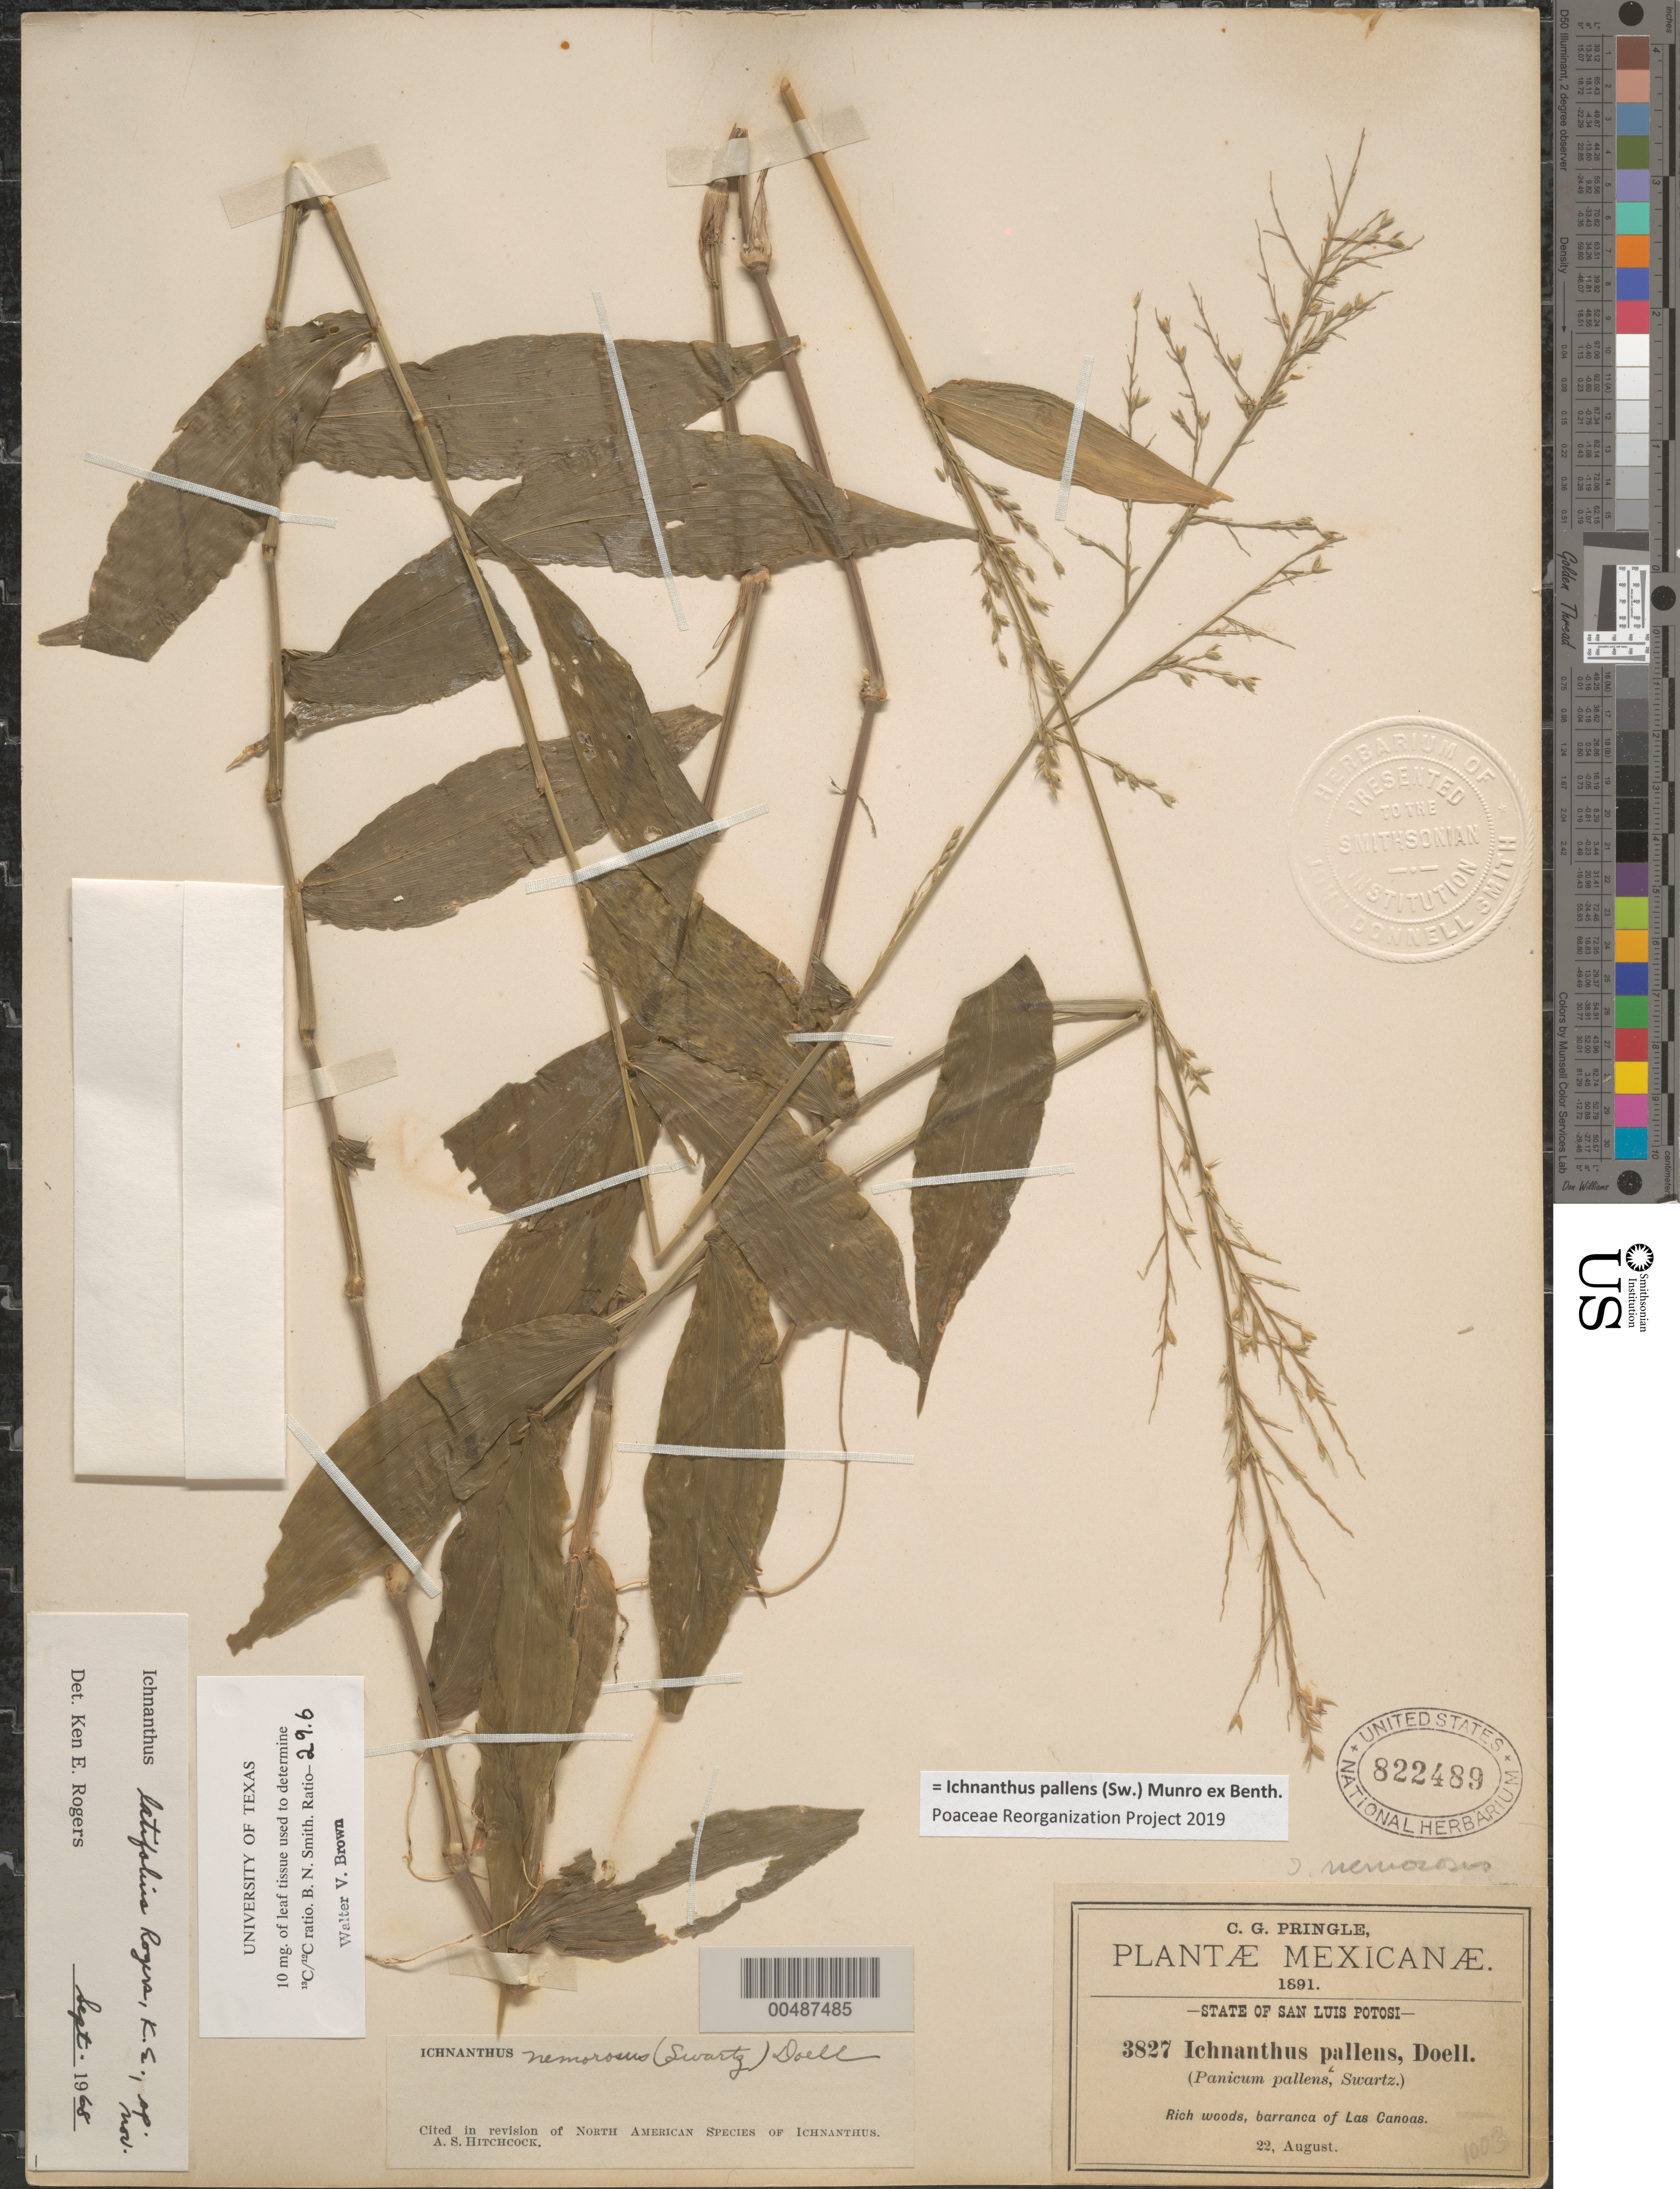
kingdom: Plantae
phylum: Tracheophyta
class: Liliopsida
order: Poales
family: Poaceae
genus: Ichnanthus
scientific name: Ichnanthus latifolius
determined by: Rogers, K. E.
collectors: C. G. Pringle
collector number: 3827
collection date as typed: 22 Aug 1891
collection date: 1891-08-22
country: Mexico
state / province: San Luis Potosi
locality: Barranca of Las Canoas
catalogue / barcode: US 822489